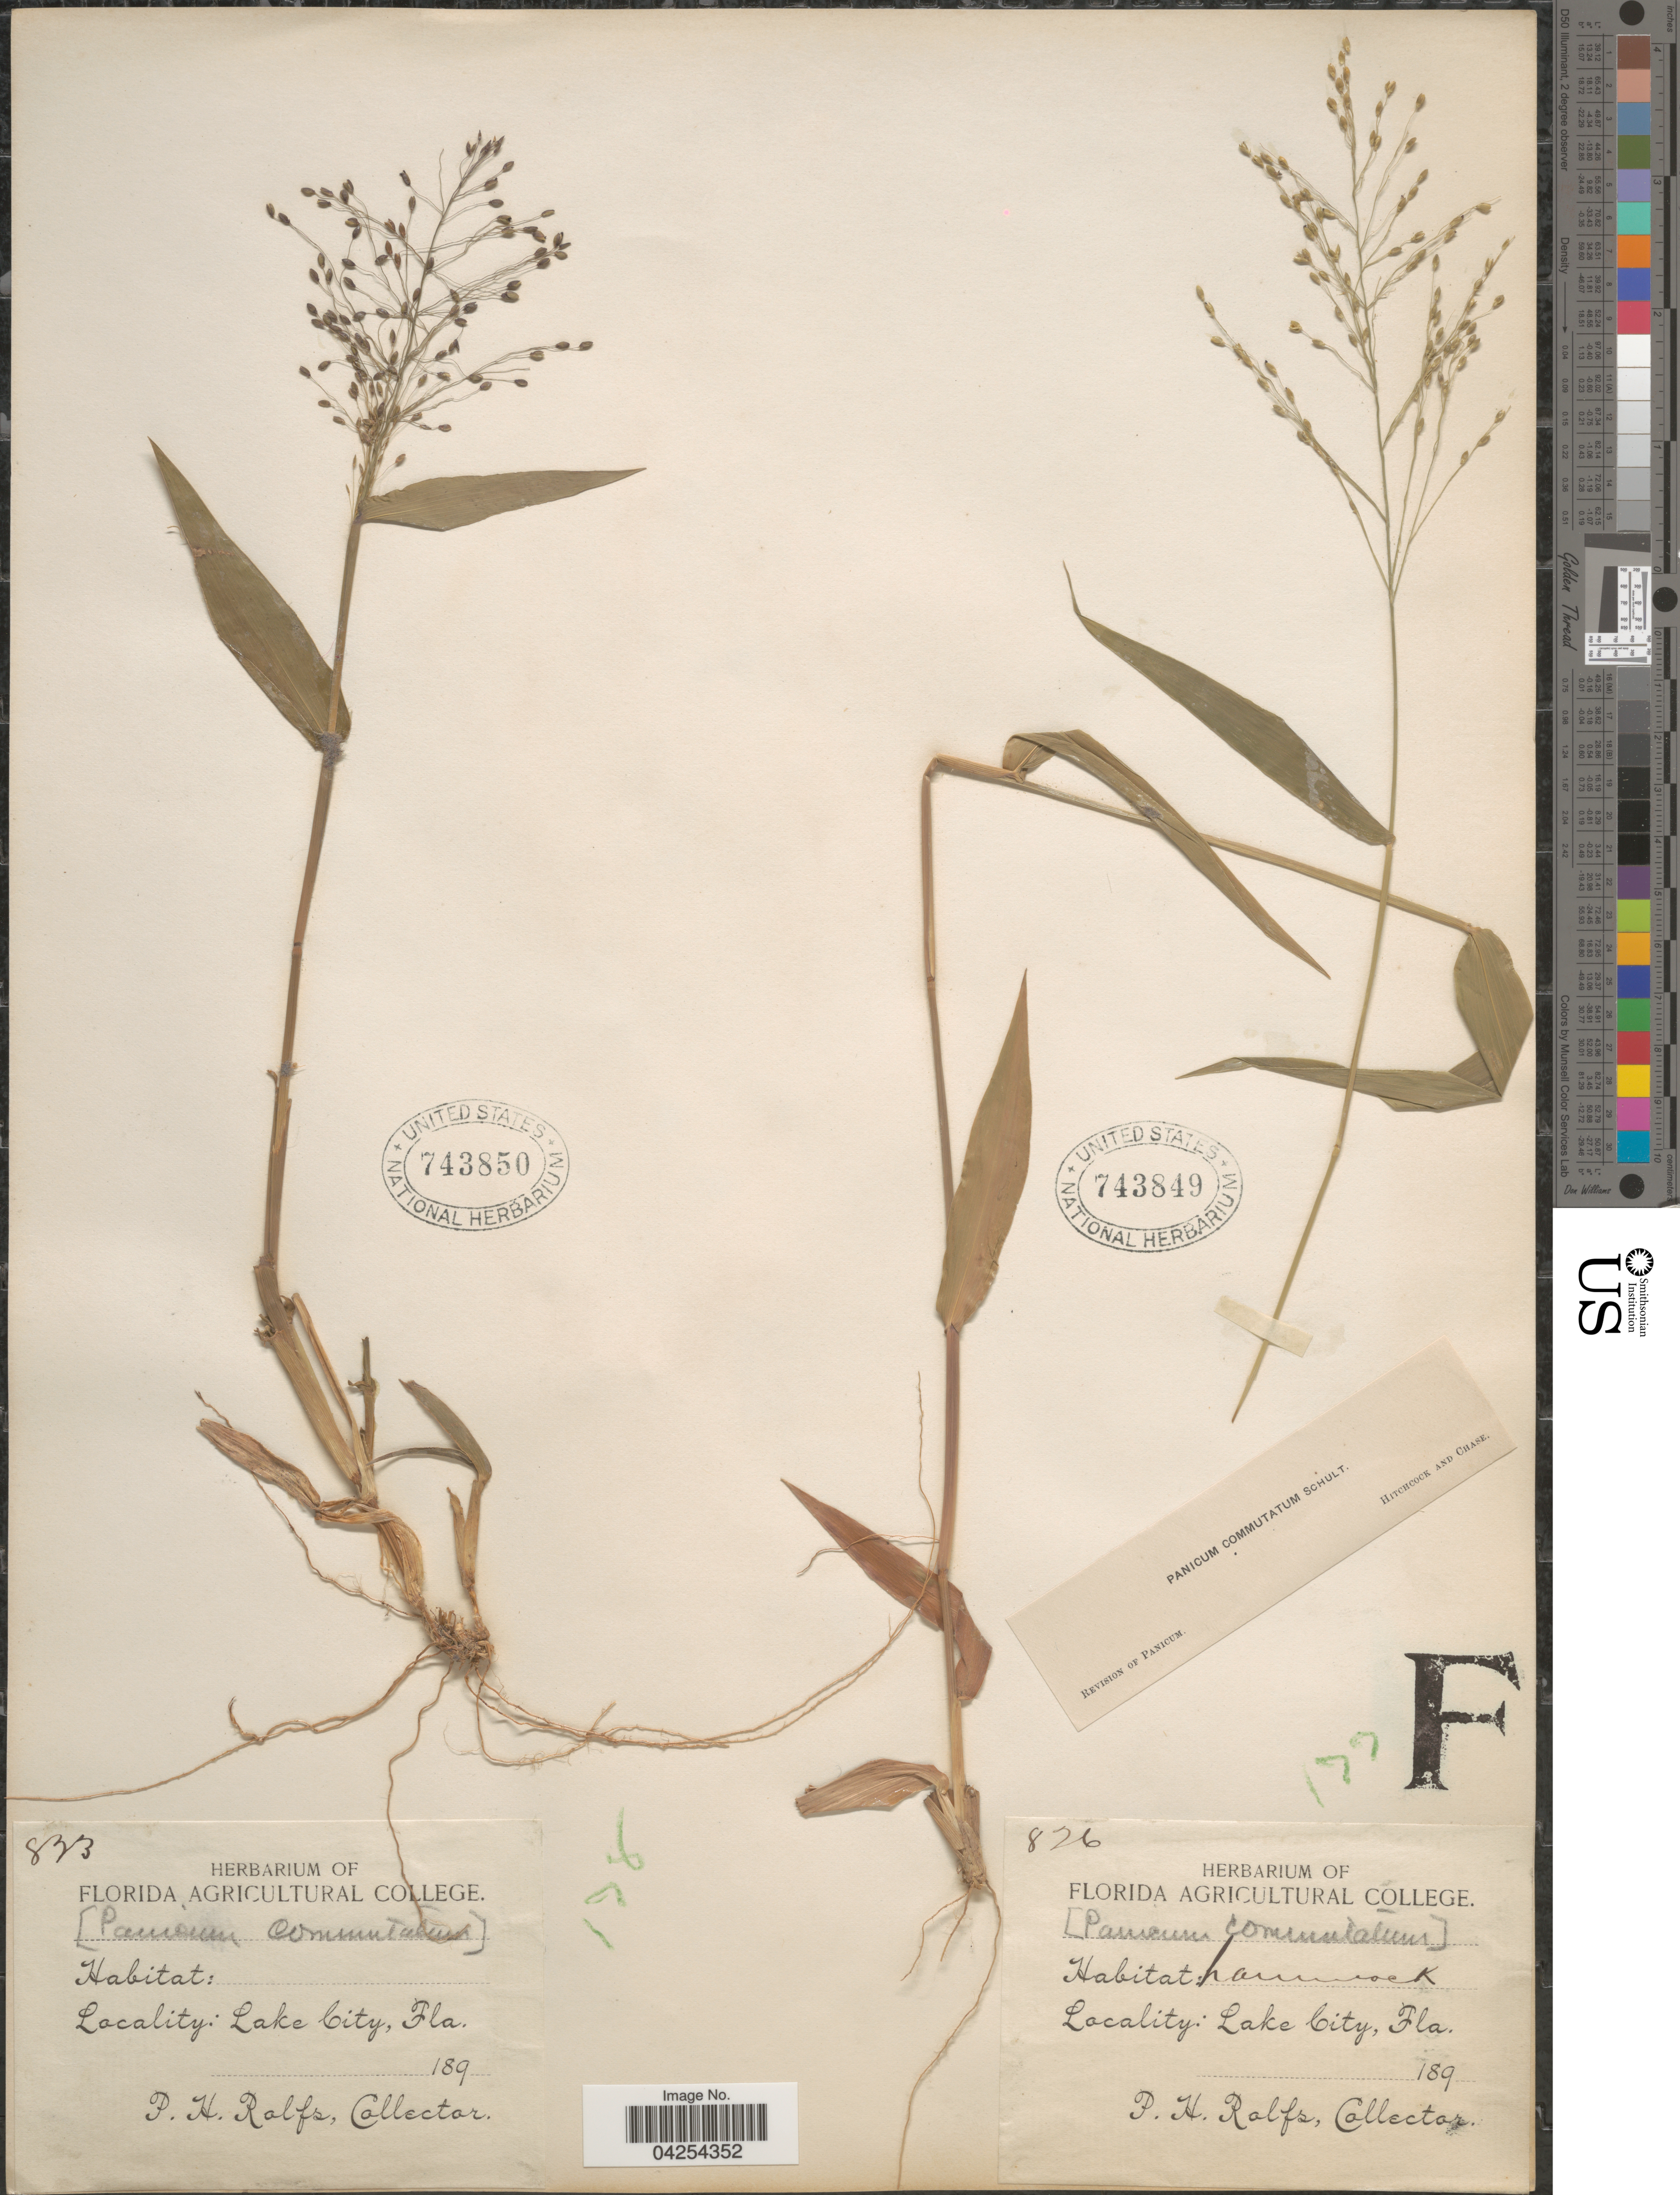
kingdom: Plantae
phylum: Tracheophyta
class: Liliopsida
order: Poales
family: Poaceae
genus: Dichanthelium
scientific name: Dichanthelium commutatum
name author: (Schult.) Gould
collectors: P. H. Rolfs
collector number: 826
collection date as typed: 189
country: United States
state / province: Florida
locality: Lake City.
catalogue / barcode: US 743849-2